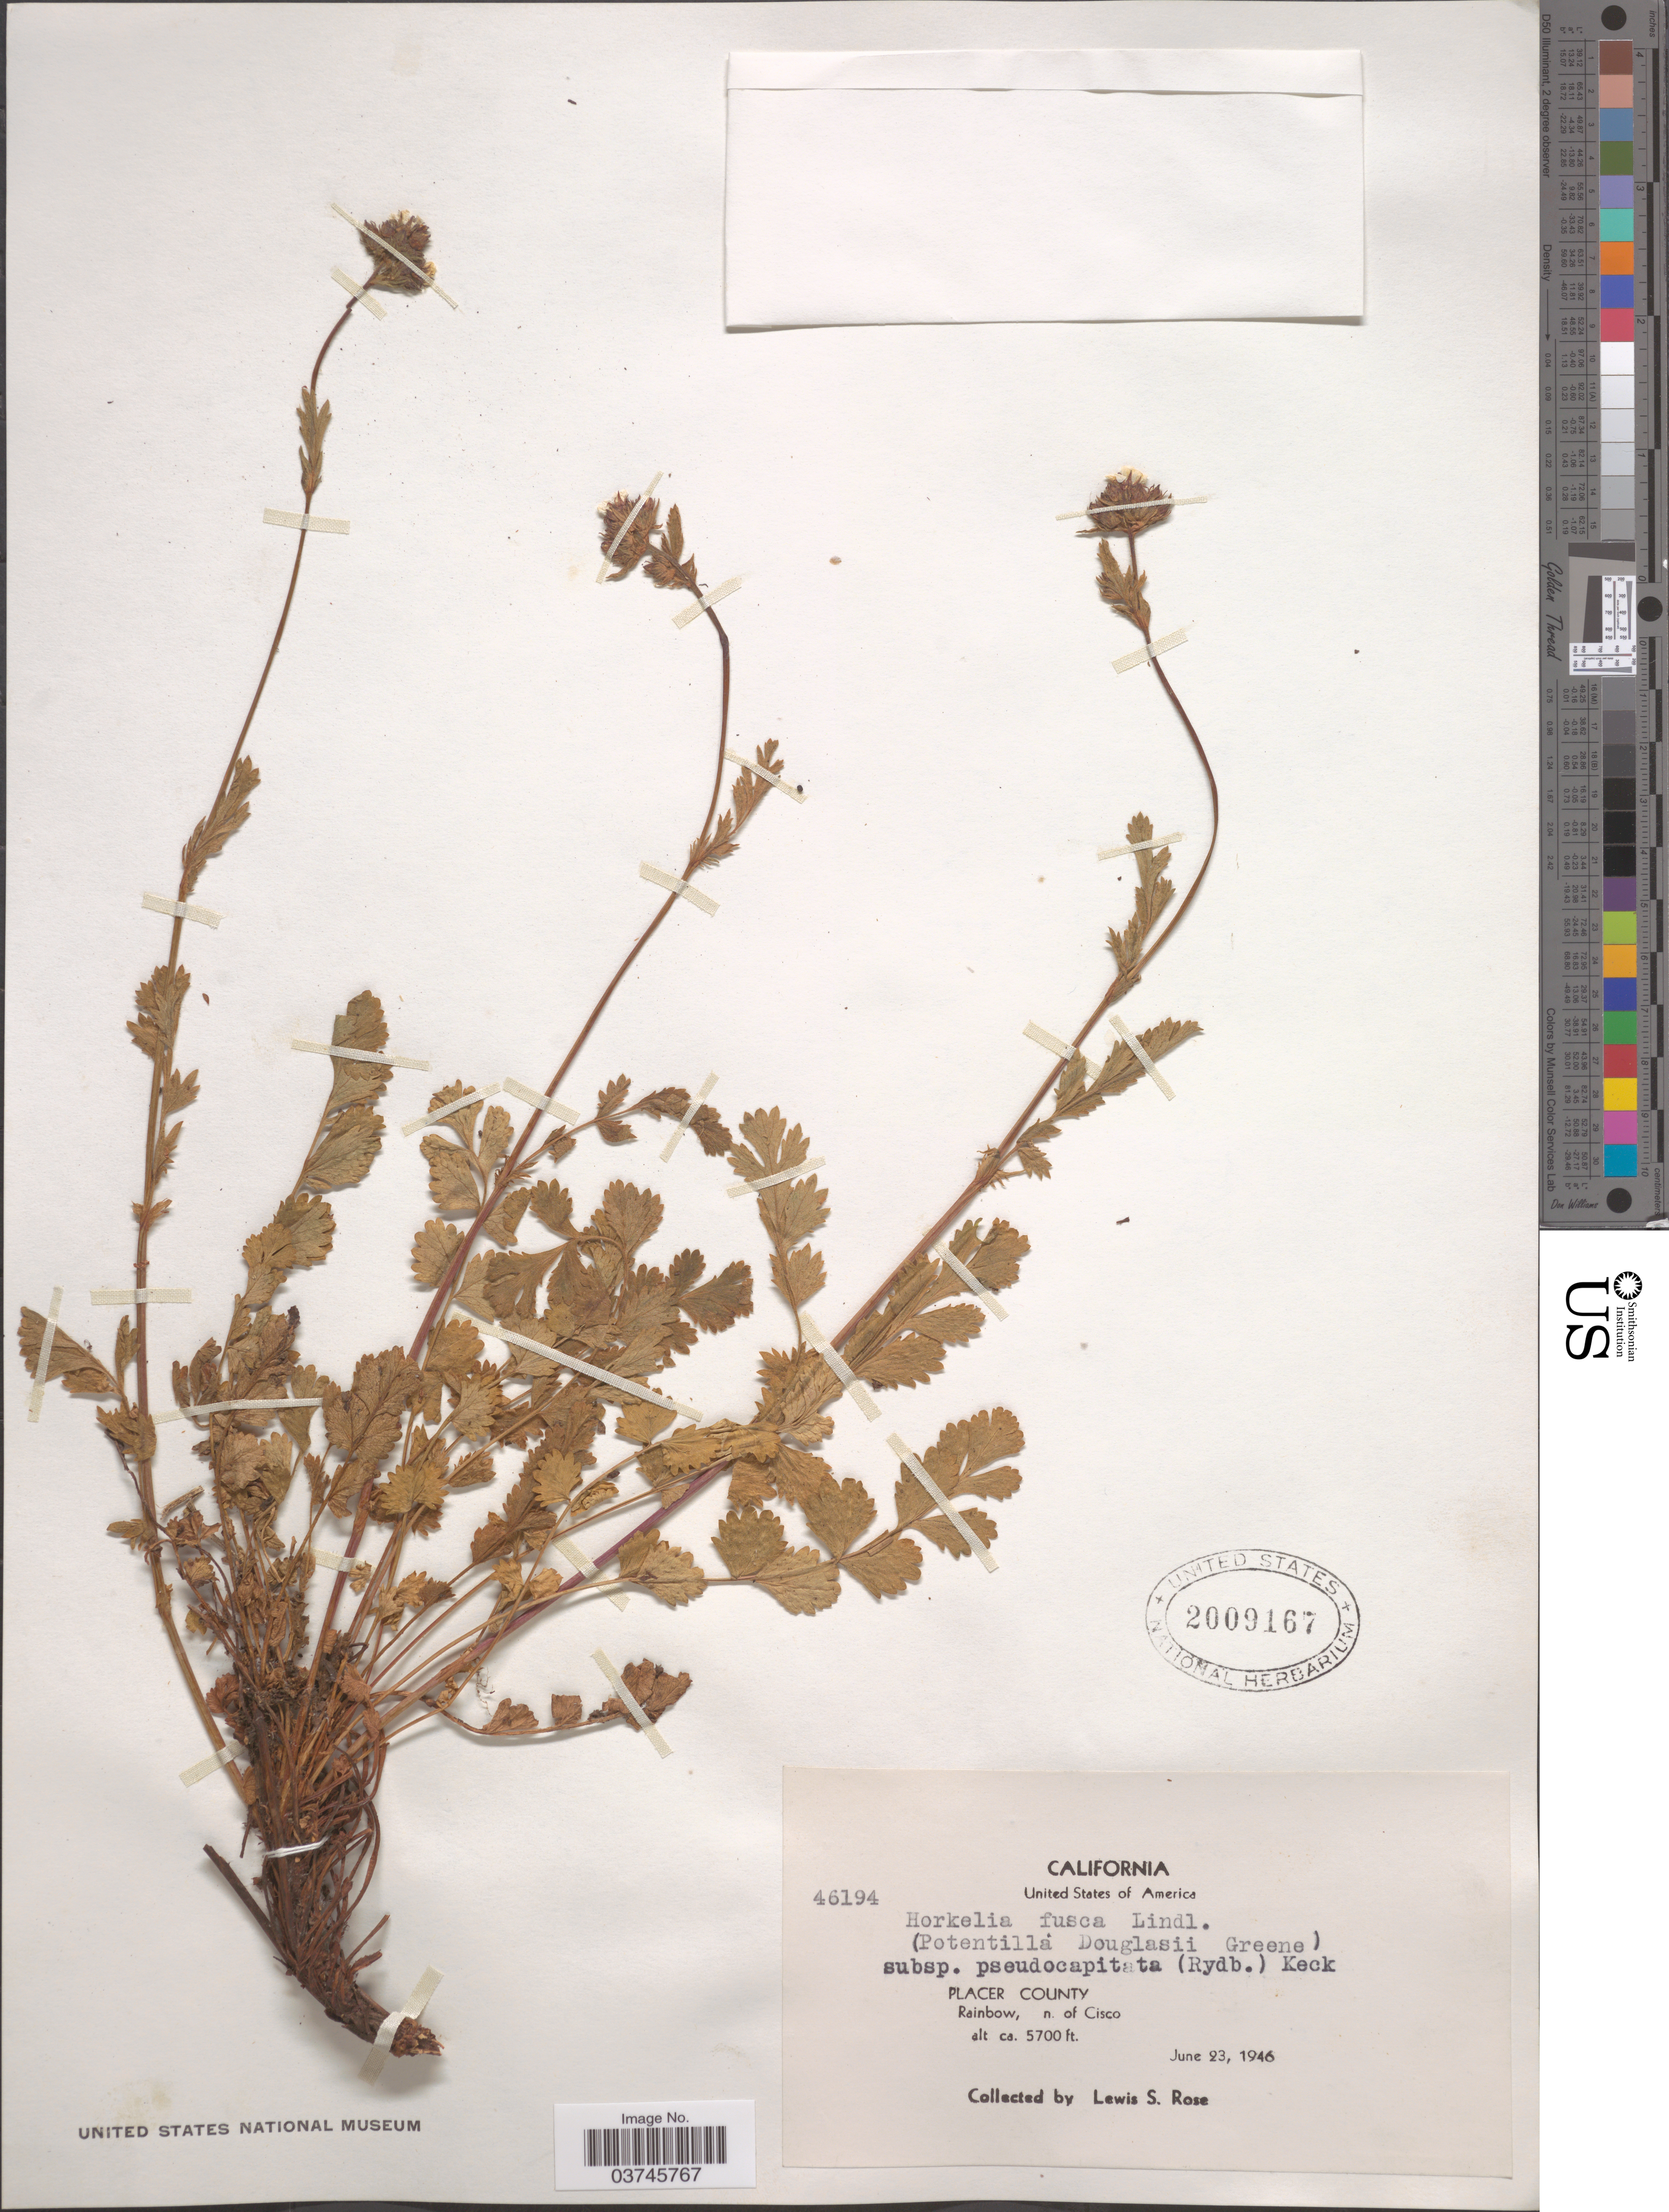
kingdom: Plantae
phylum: Tracheophyta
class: Magnoliopsida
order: Rosales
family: Rosaceae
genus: Potentilla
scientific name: Potentilla douglasii var. pseudocapitata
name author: (Rydb. ex Howell) Jeps.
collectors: L. S. Rose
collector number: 46194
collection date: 1946-06-23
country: United States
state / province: California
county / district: Placer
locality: Placer County. Rainbow, n. of Cisco.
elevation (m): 1737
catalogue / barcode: US 2009167